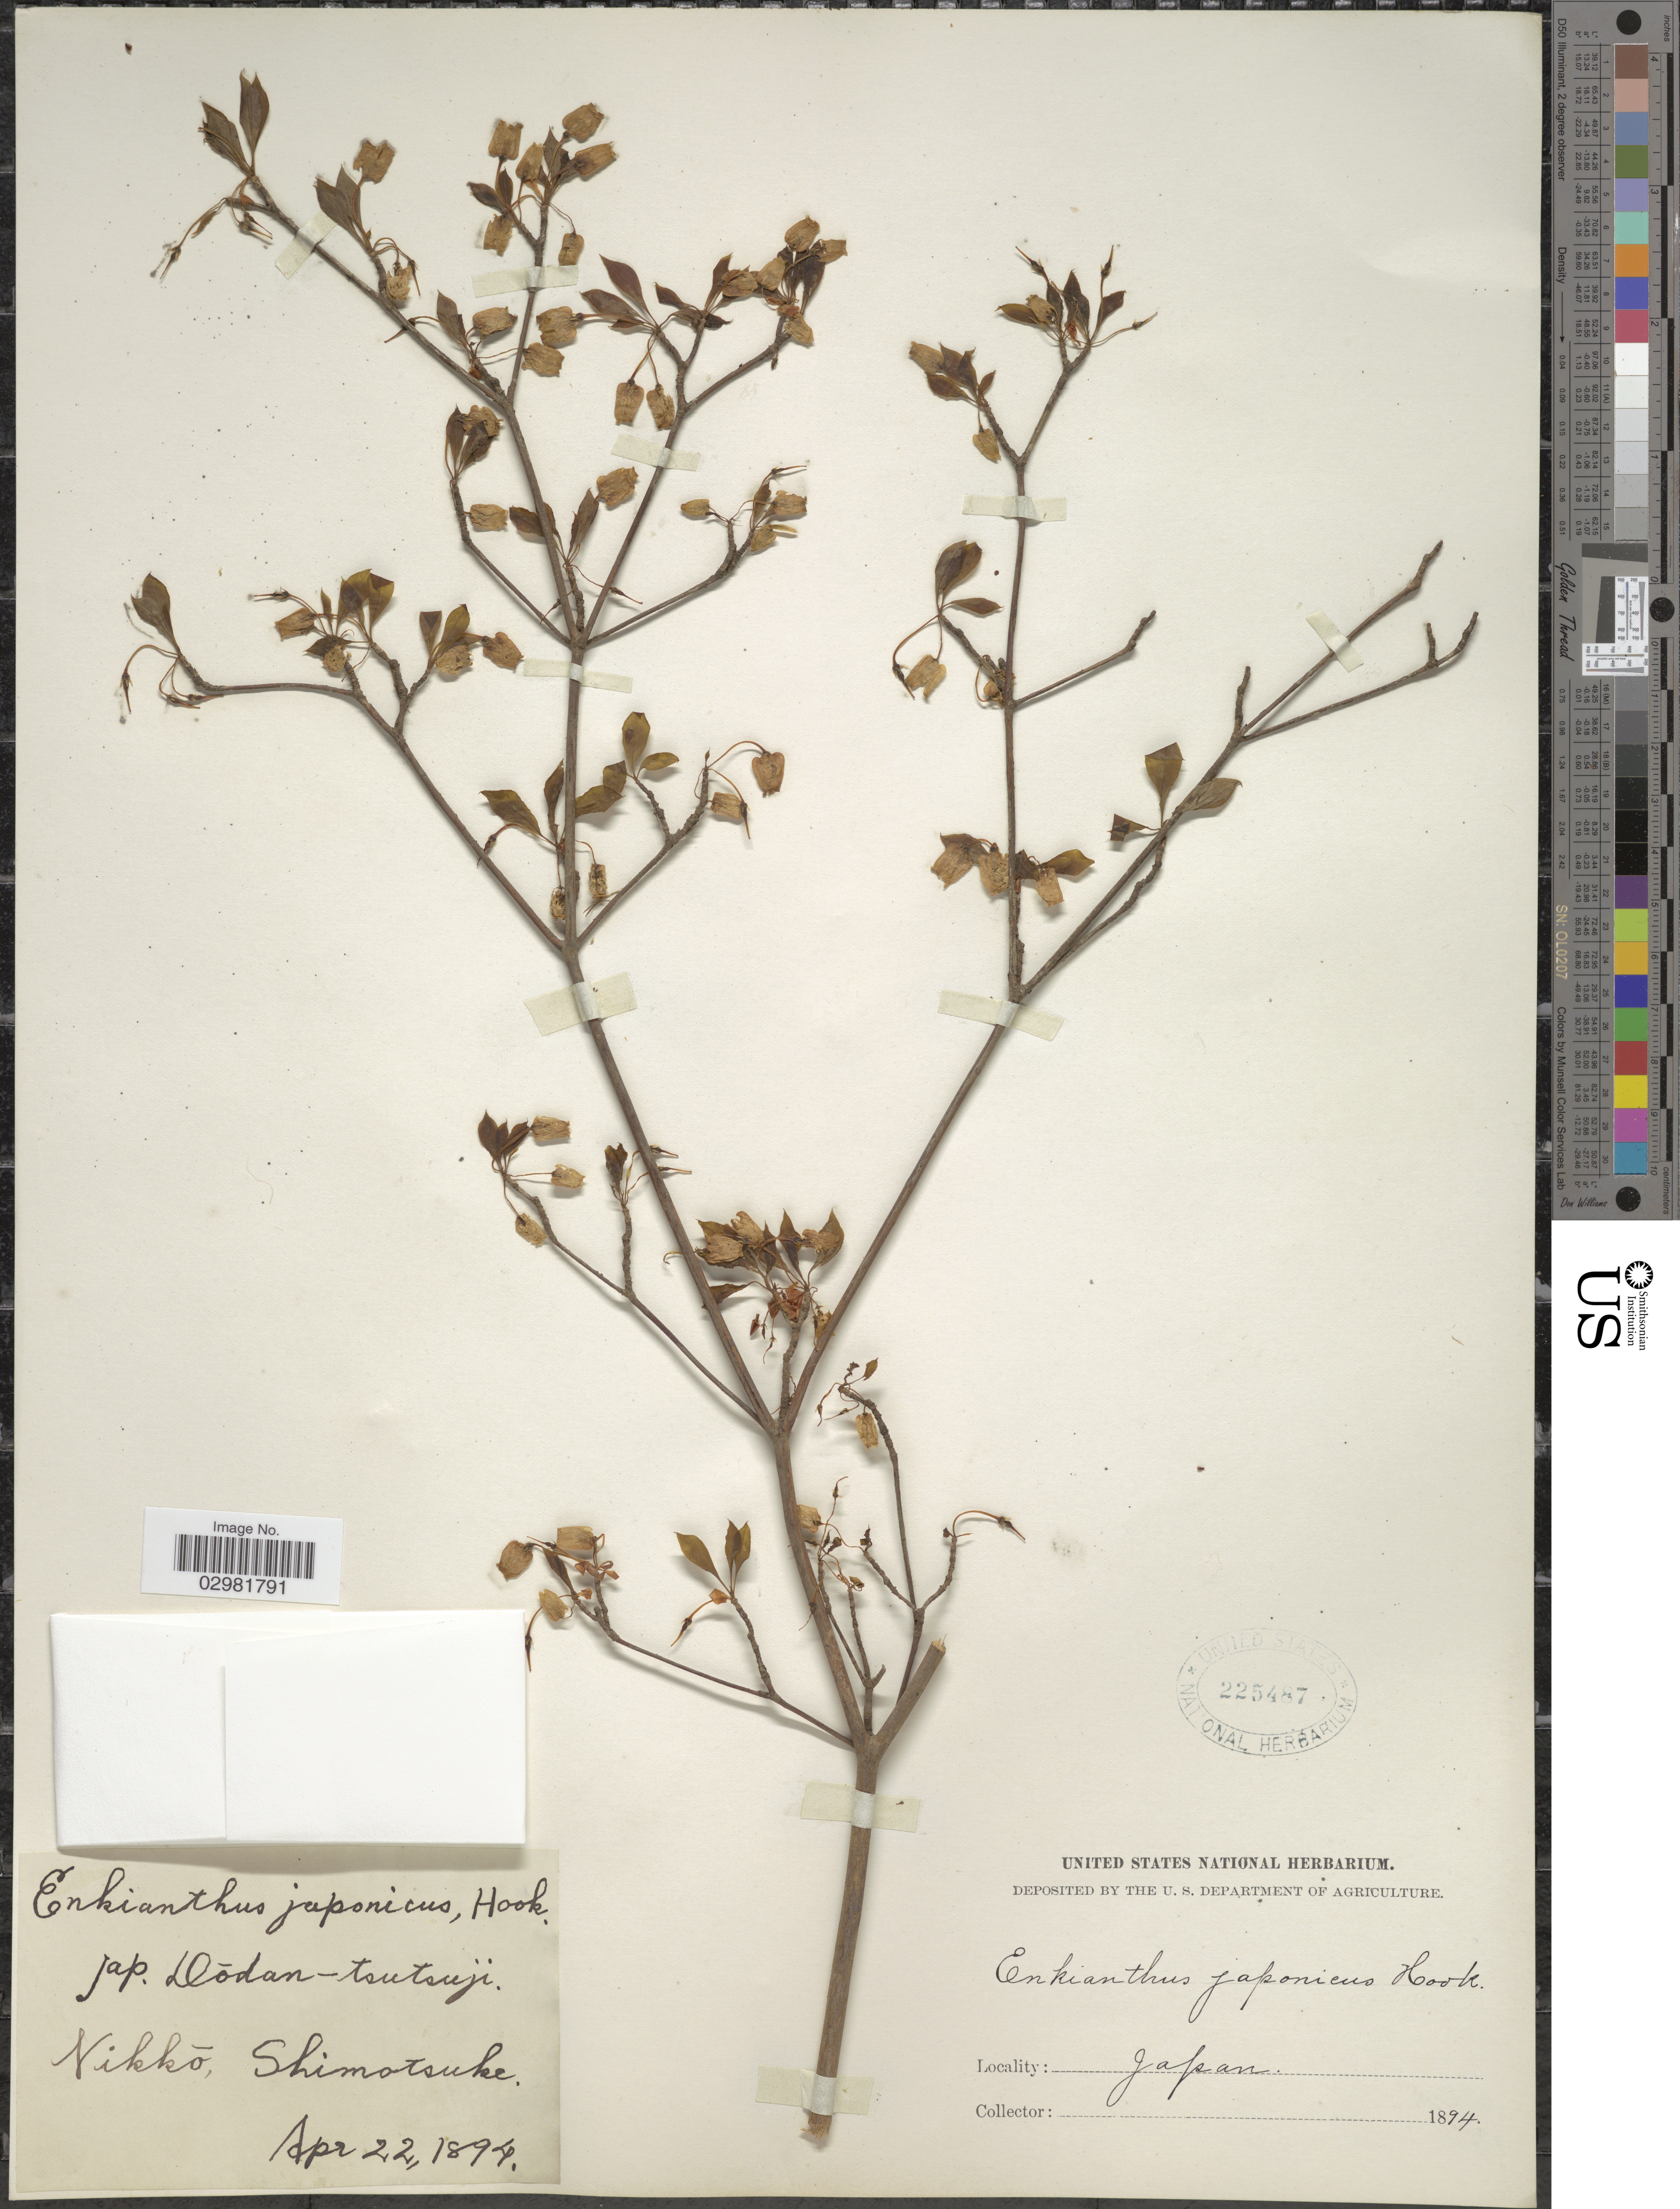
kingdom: Plantae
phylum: Tracheophyta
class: Magnoliopsida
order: Ericales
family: Ericaceae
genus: Enkianthus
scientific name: Enkianthus japonicus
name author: Hook. f.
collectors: ex herb. United States National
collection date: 1894-04-22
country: Japan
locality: Nikko, Shimotsuke.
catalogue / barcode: US 225487